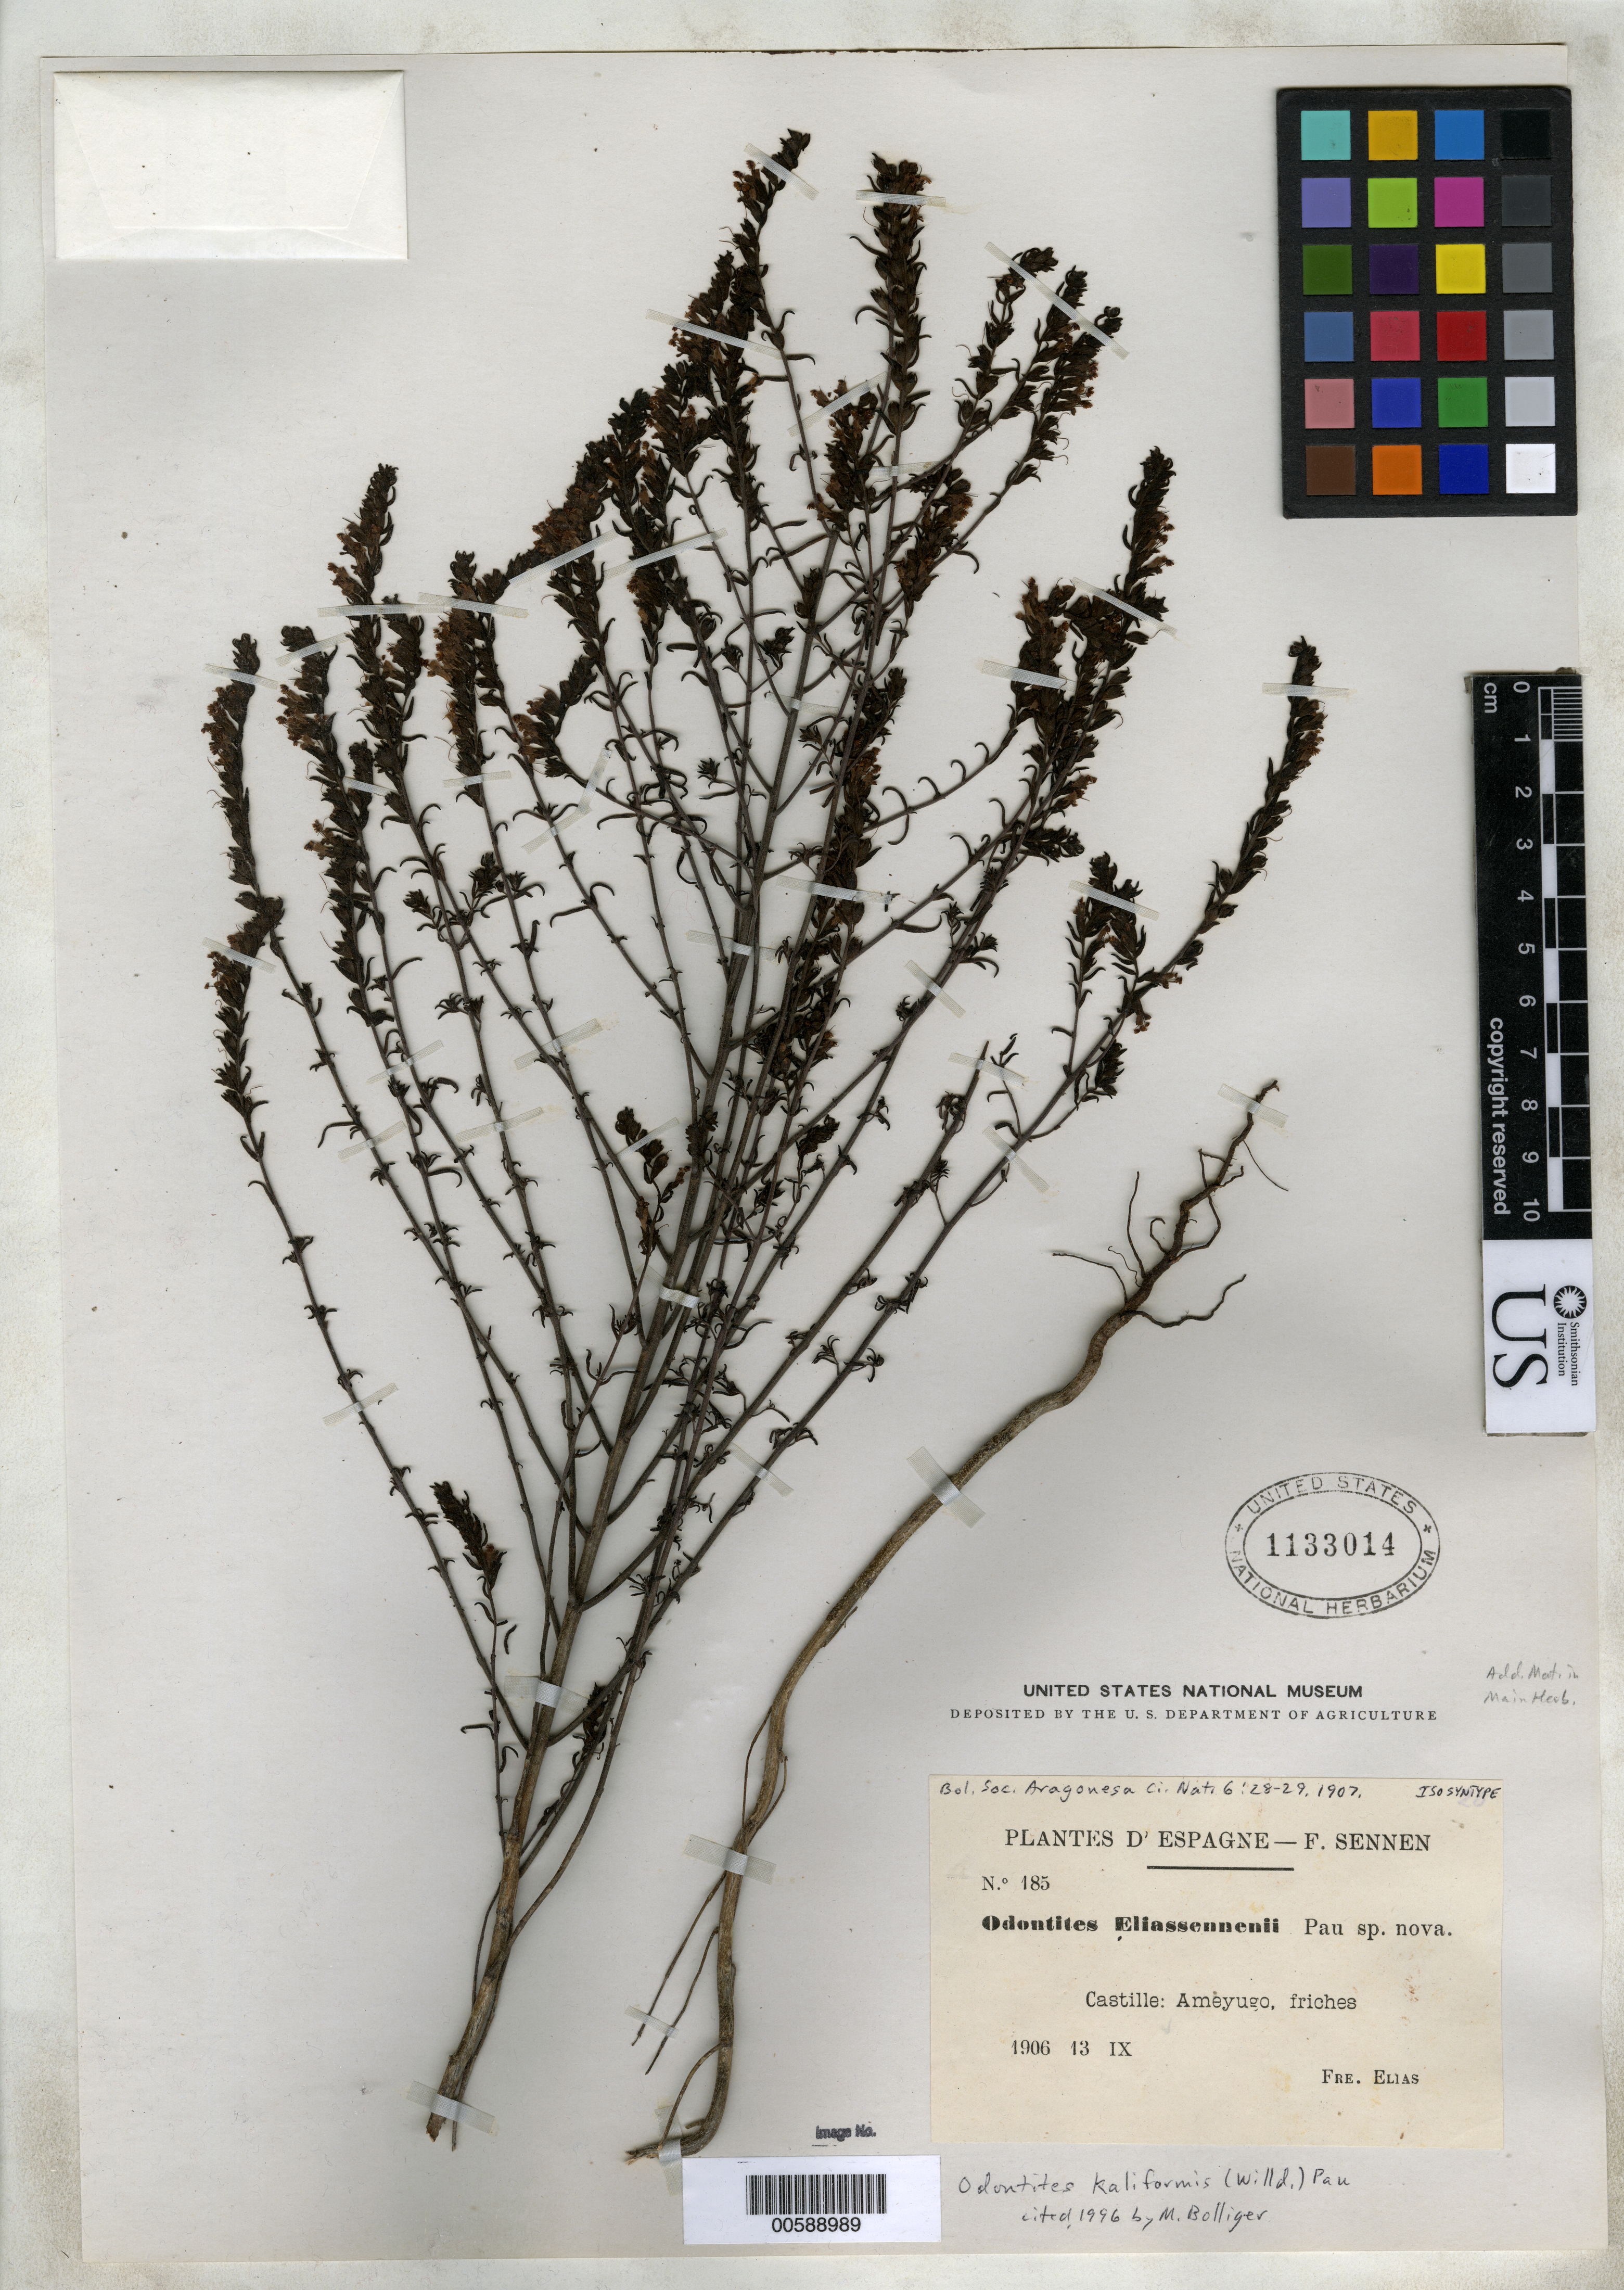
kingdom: Plantae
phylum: Tracheophyta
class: Magnoliopsida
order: Lamiales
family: Orobanchaceae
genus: Odontites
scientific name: Odontites eliassennenii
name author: Pau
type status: Isosyntype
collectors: F. Elias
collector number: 185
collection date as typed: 13 Sep 1906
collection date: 1906-09-13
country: Spain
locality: Castille, Ameyugo, Fiches.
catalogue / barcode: US 1133014